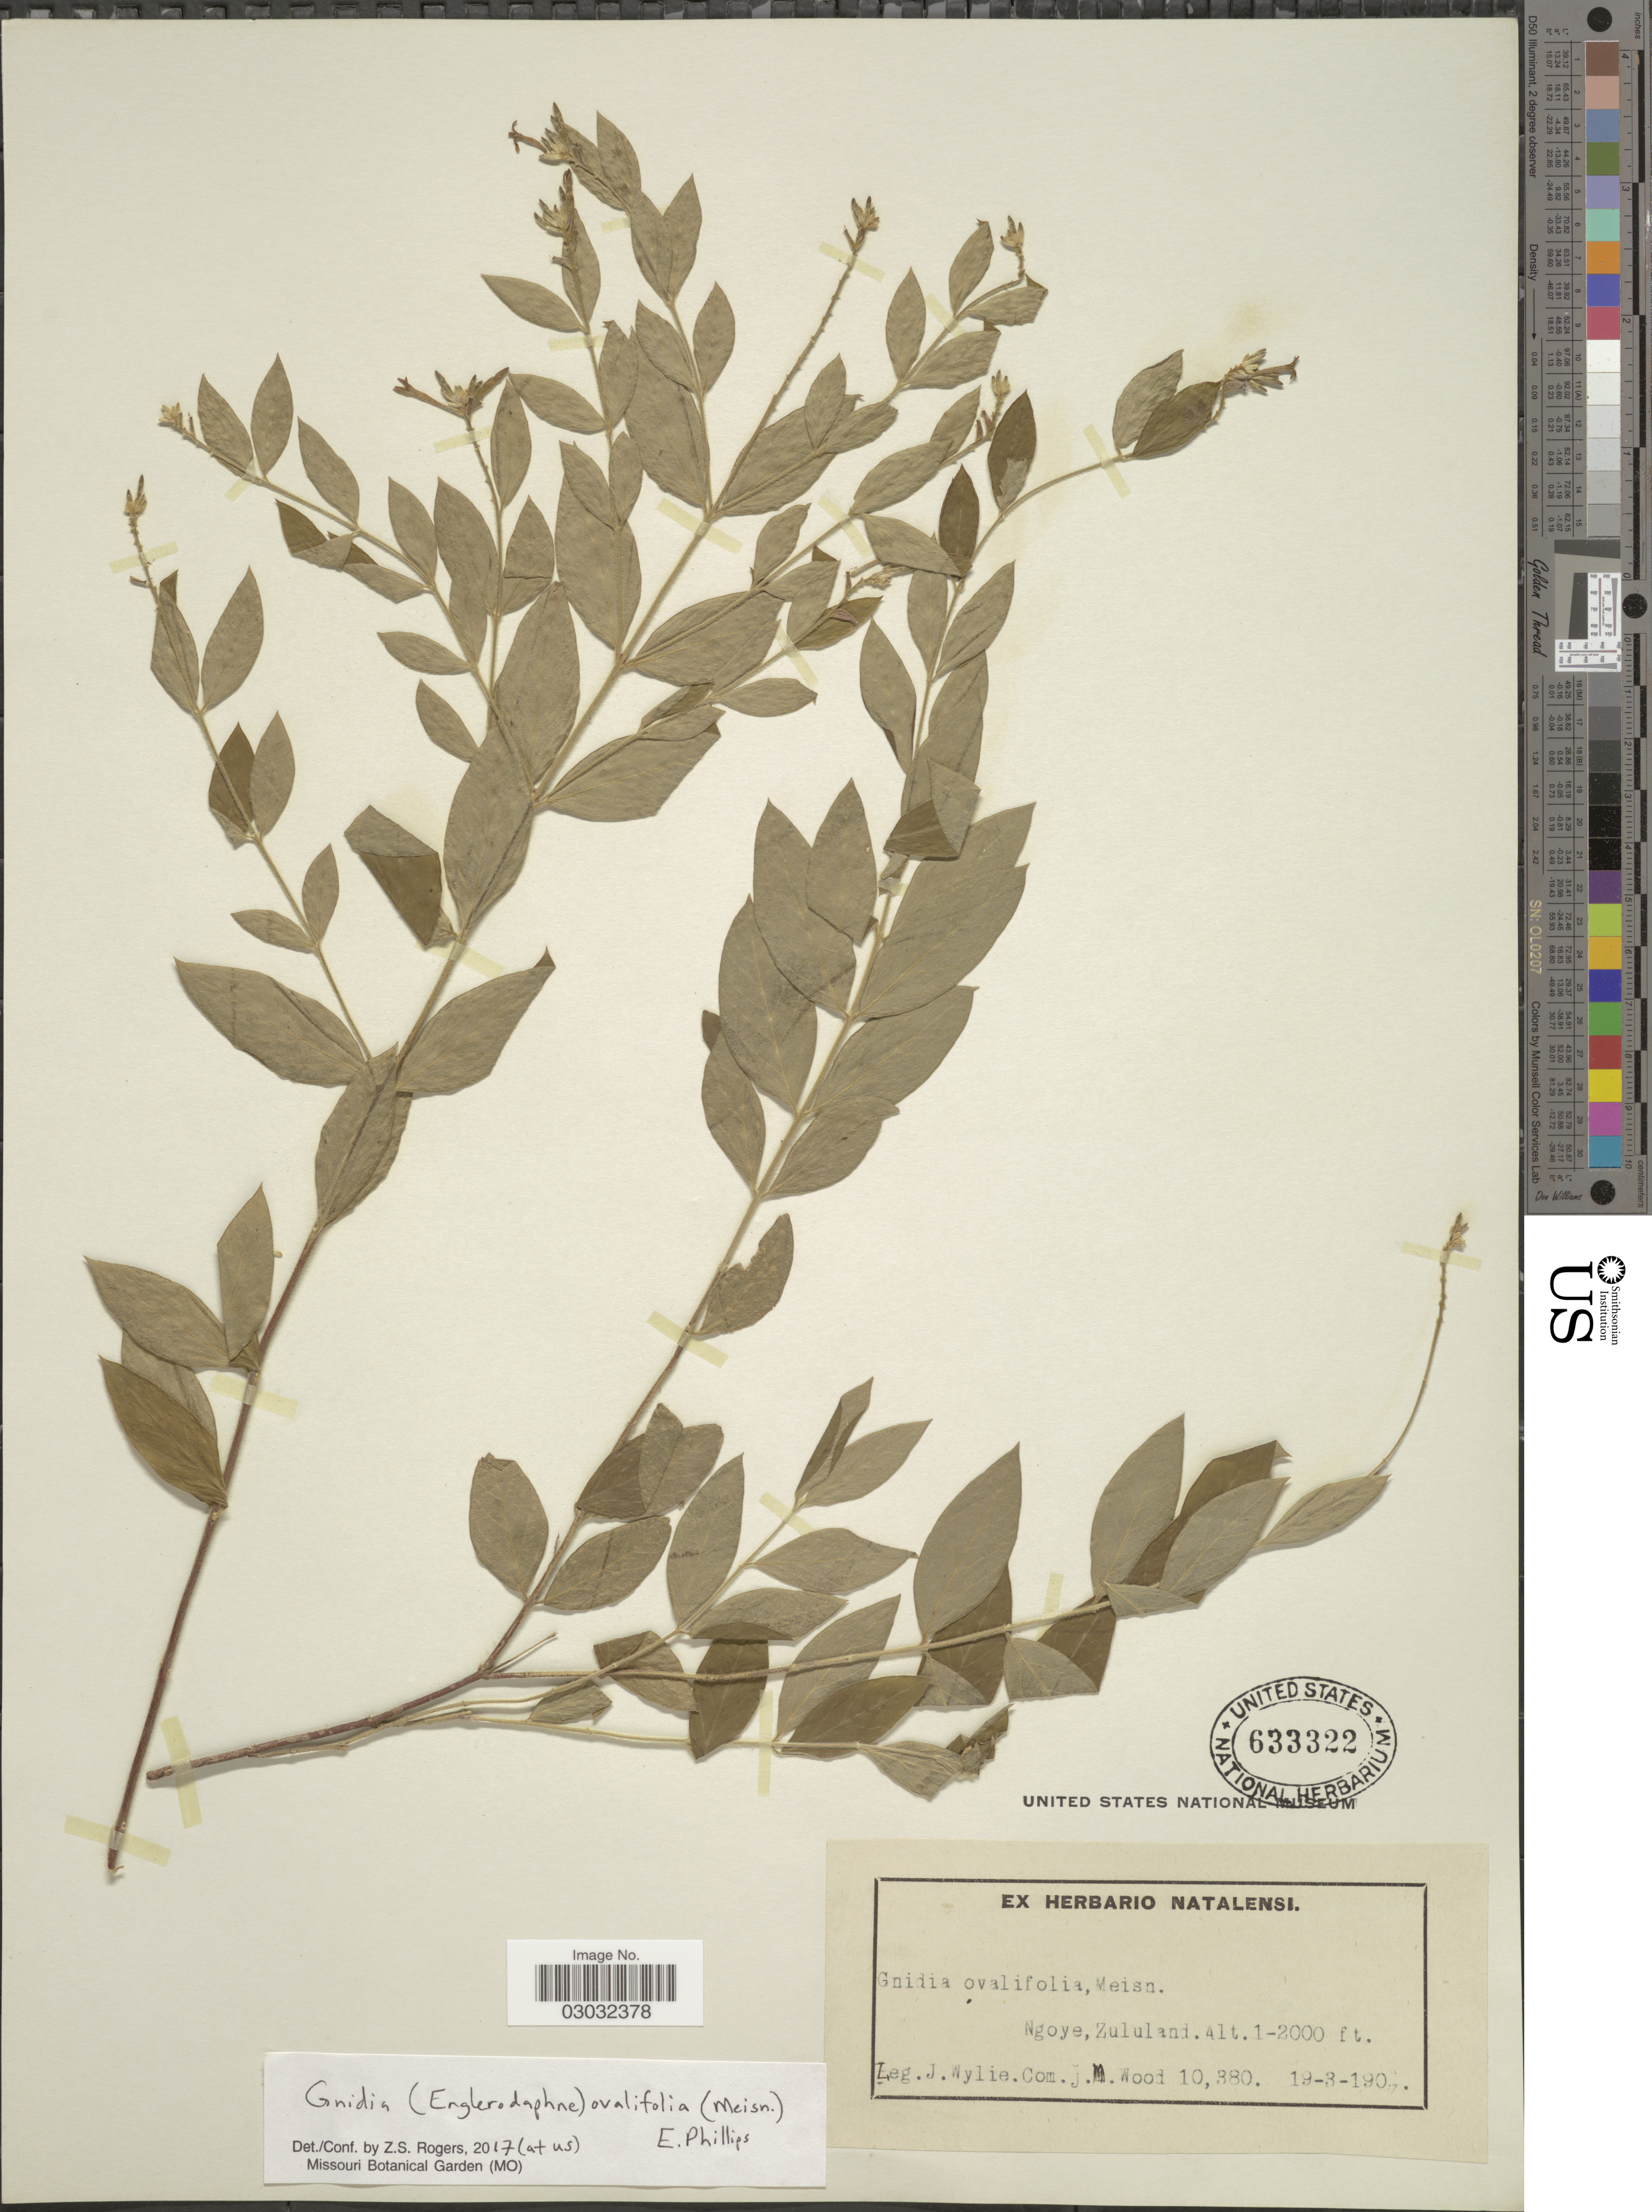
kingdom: Plantae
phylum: Tracheophyta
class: Magnoliopsida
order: Malvales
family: Thymelaeaceae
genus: Englerodaphne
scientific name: Englerodaphne ovalifolia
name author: (Meisn.) E. Phillips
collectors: J. Wylie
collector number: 10380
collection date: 1903-03-19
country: South Africa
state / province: KwaZulu-Natal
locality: Ngoye, Zululand.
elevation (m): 305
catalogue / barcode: US 633322